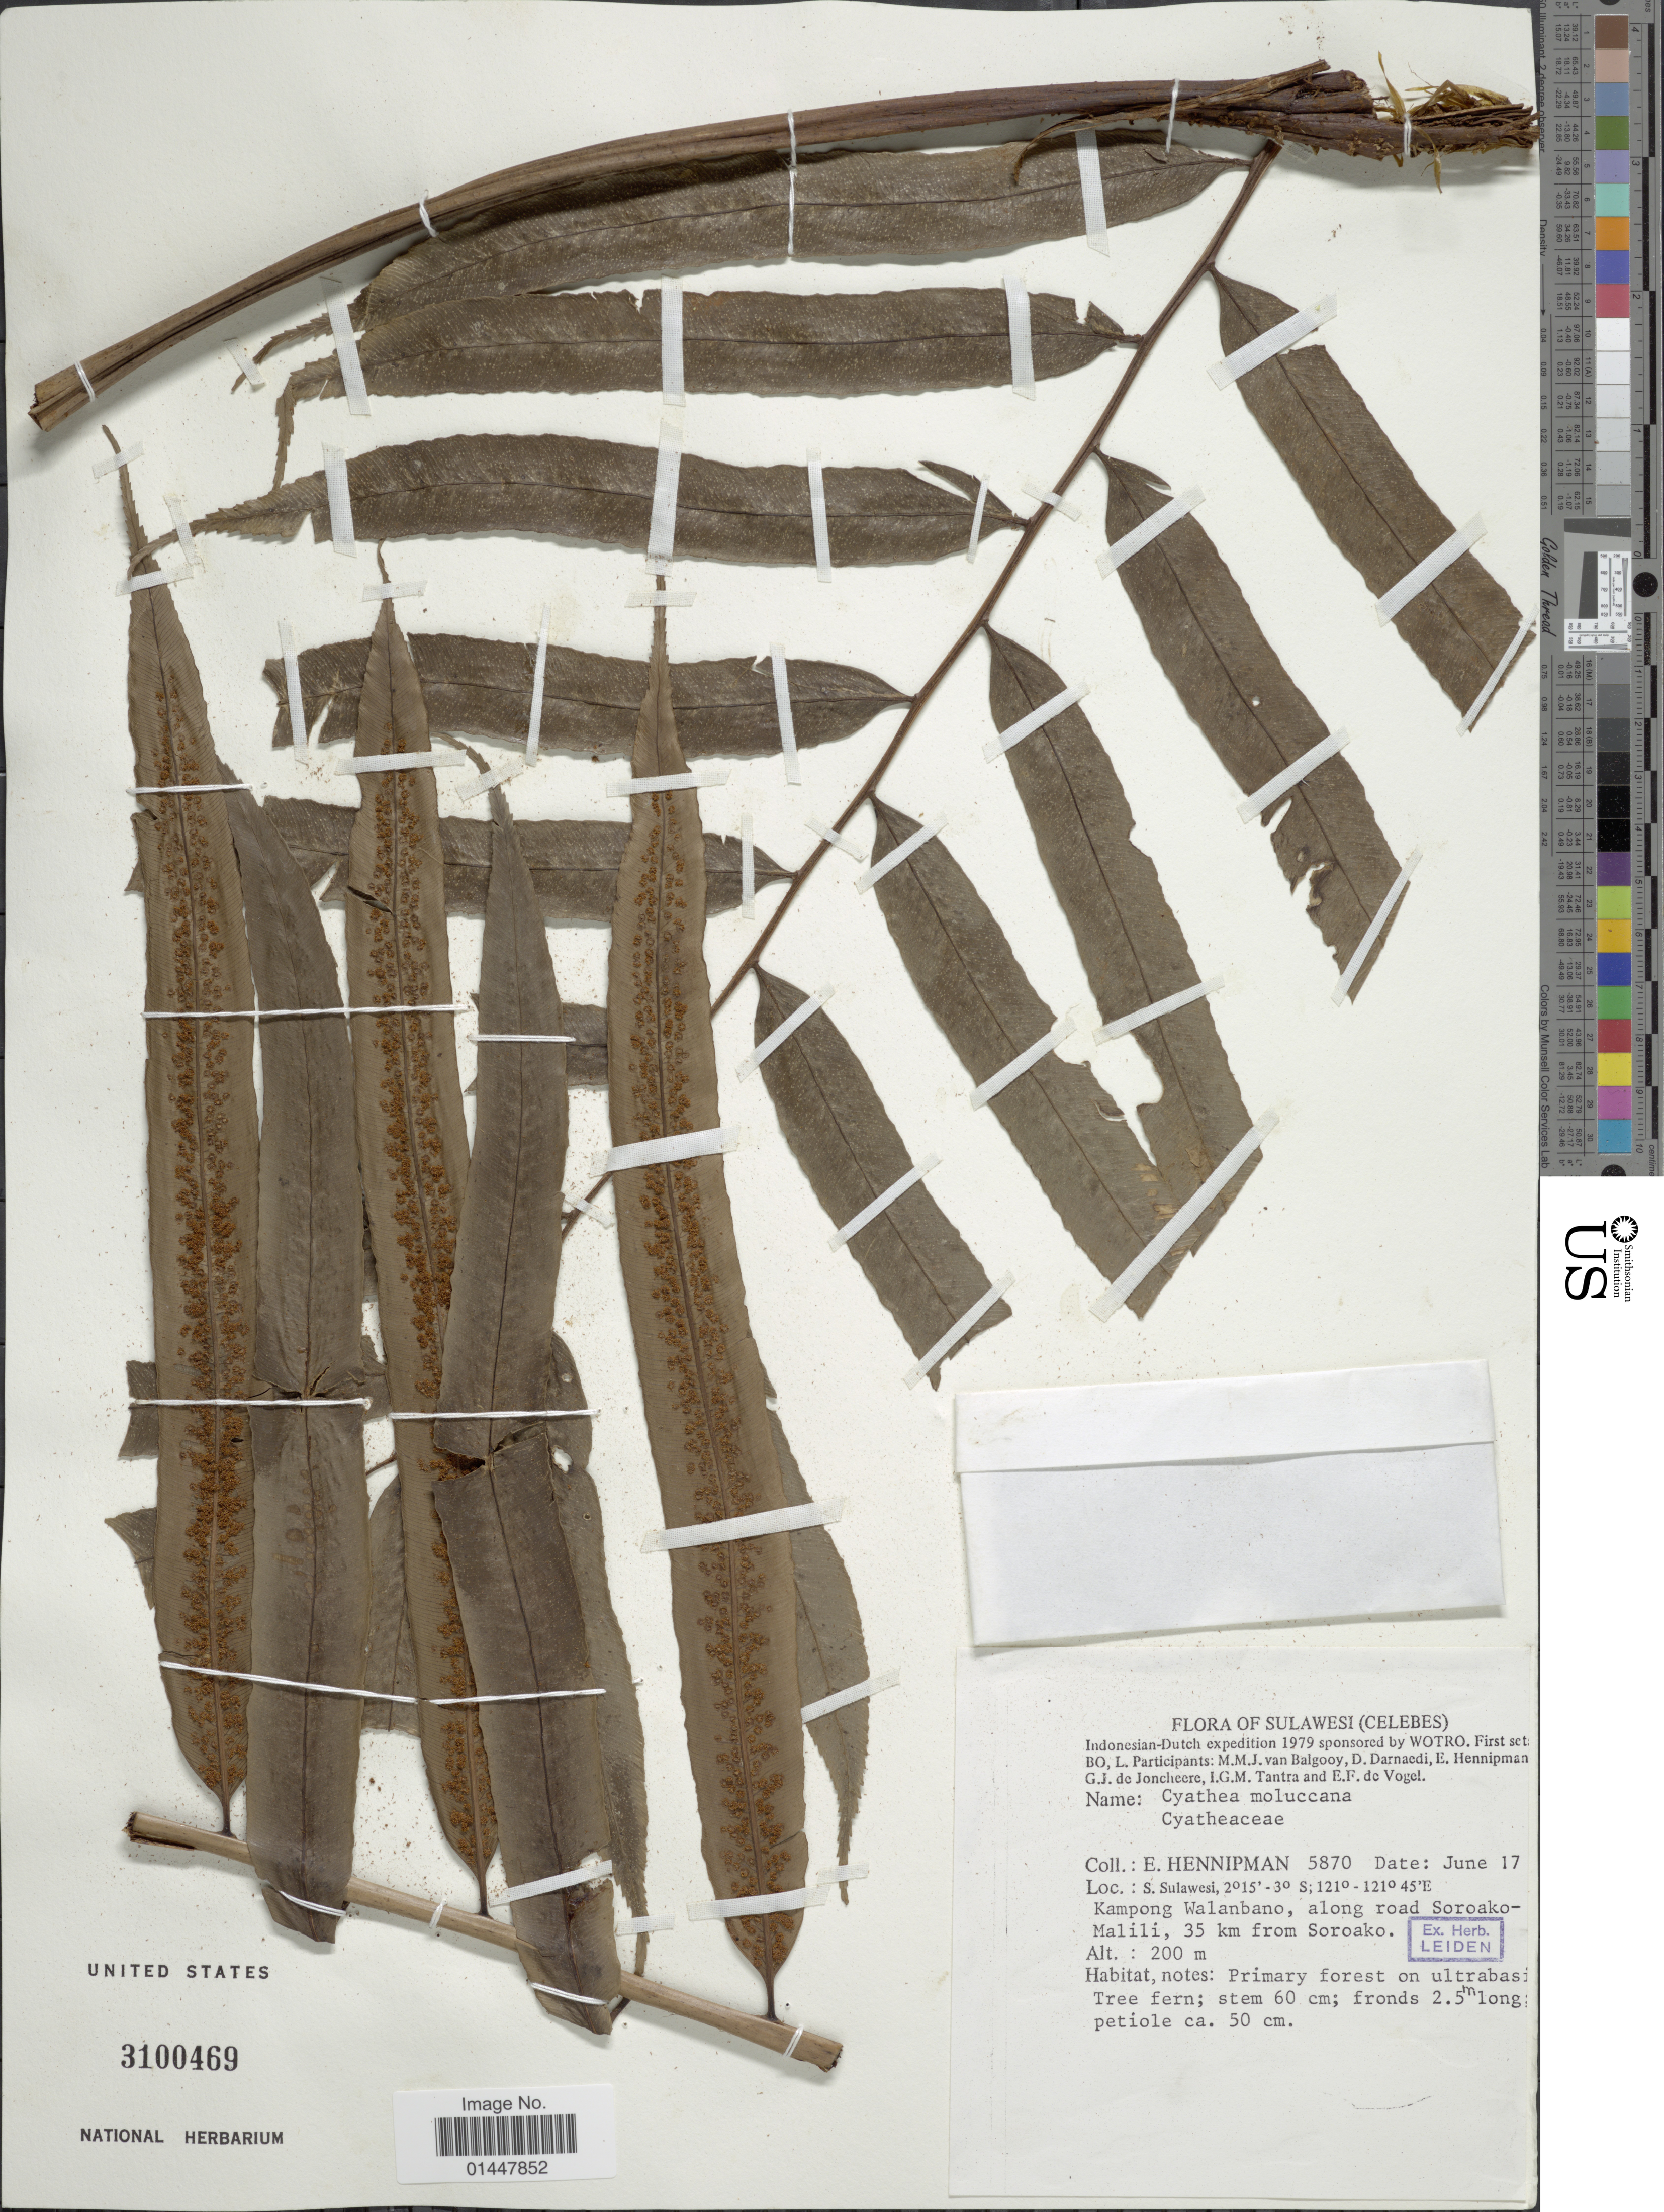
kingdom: Plantae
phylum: Tracheophyta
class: Polypodiopsida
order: Cyatheales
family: Cyatheaceae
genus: Sphaeropteris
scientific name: Sphaeropteris moluccana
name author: (Desv.) R.M. Tryon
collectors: E. Hennipman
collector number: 5870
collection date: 1979-06-17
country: Indonesia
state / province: Sulawesi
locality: Sulawesi (Celebes), S. Sulawesi, Kampong Walanbano, along road Soroako-Malili, 35 km from Soroako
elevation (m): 200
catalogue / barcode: US 3100469